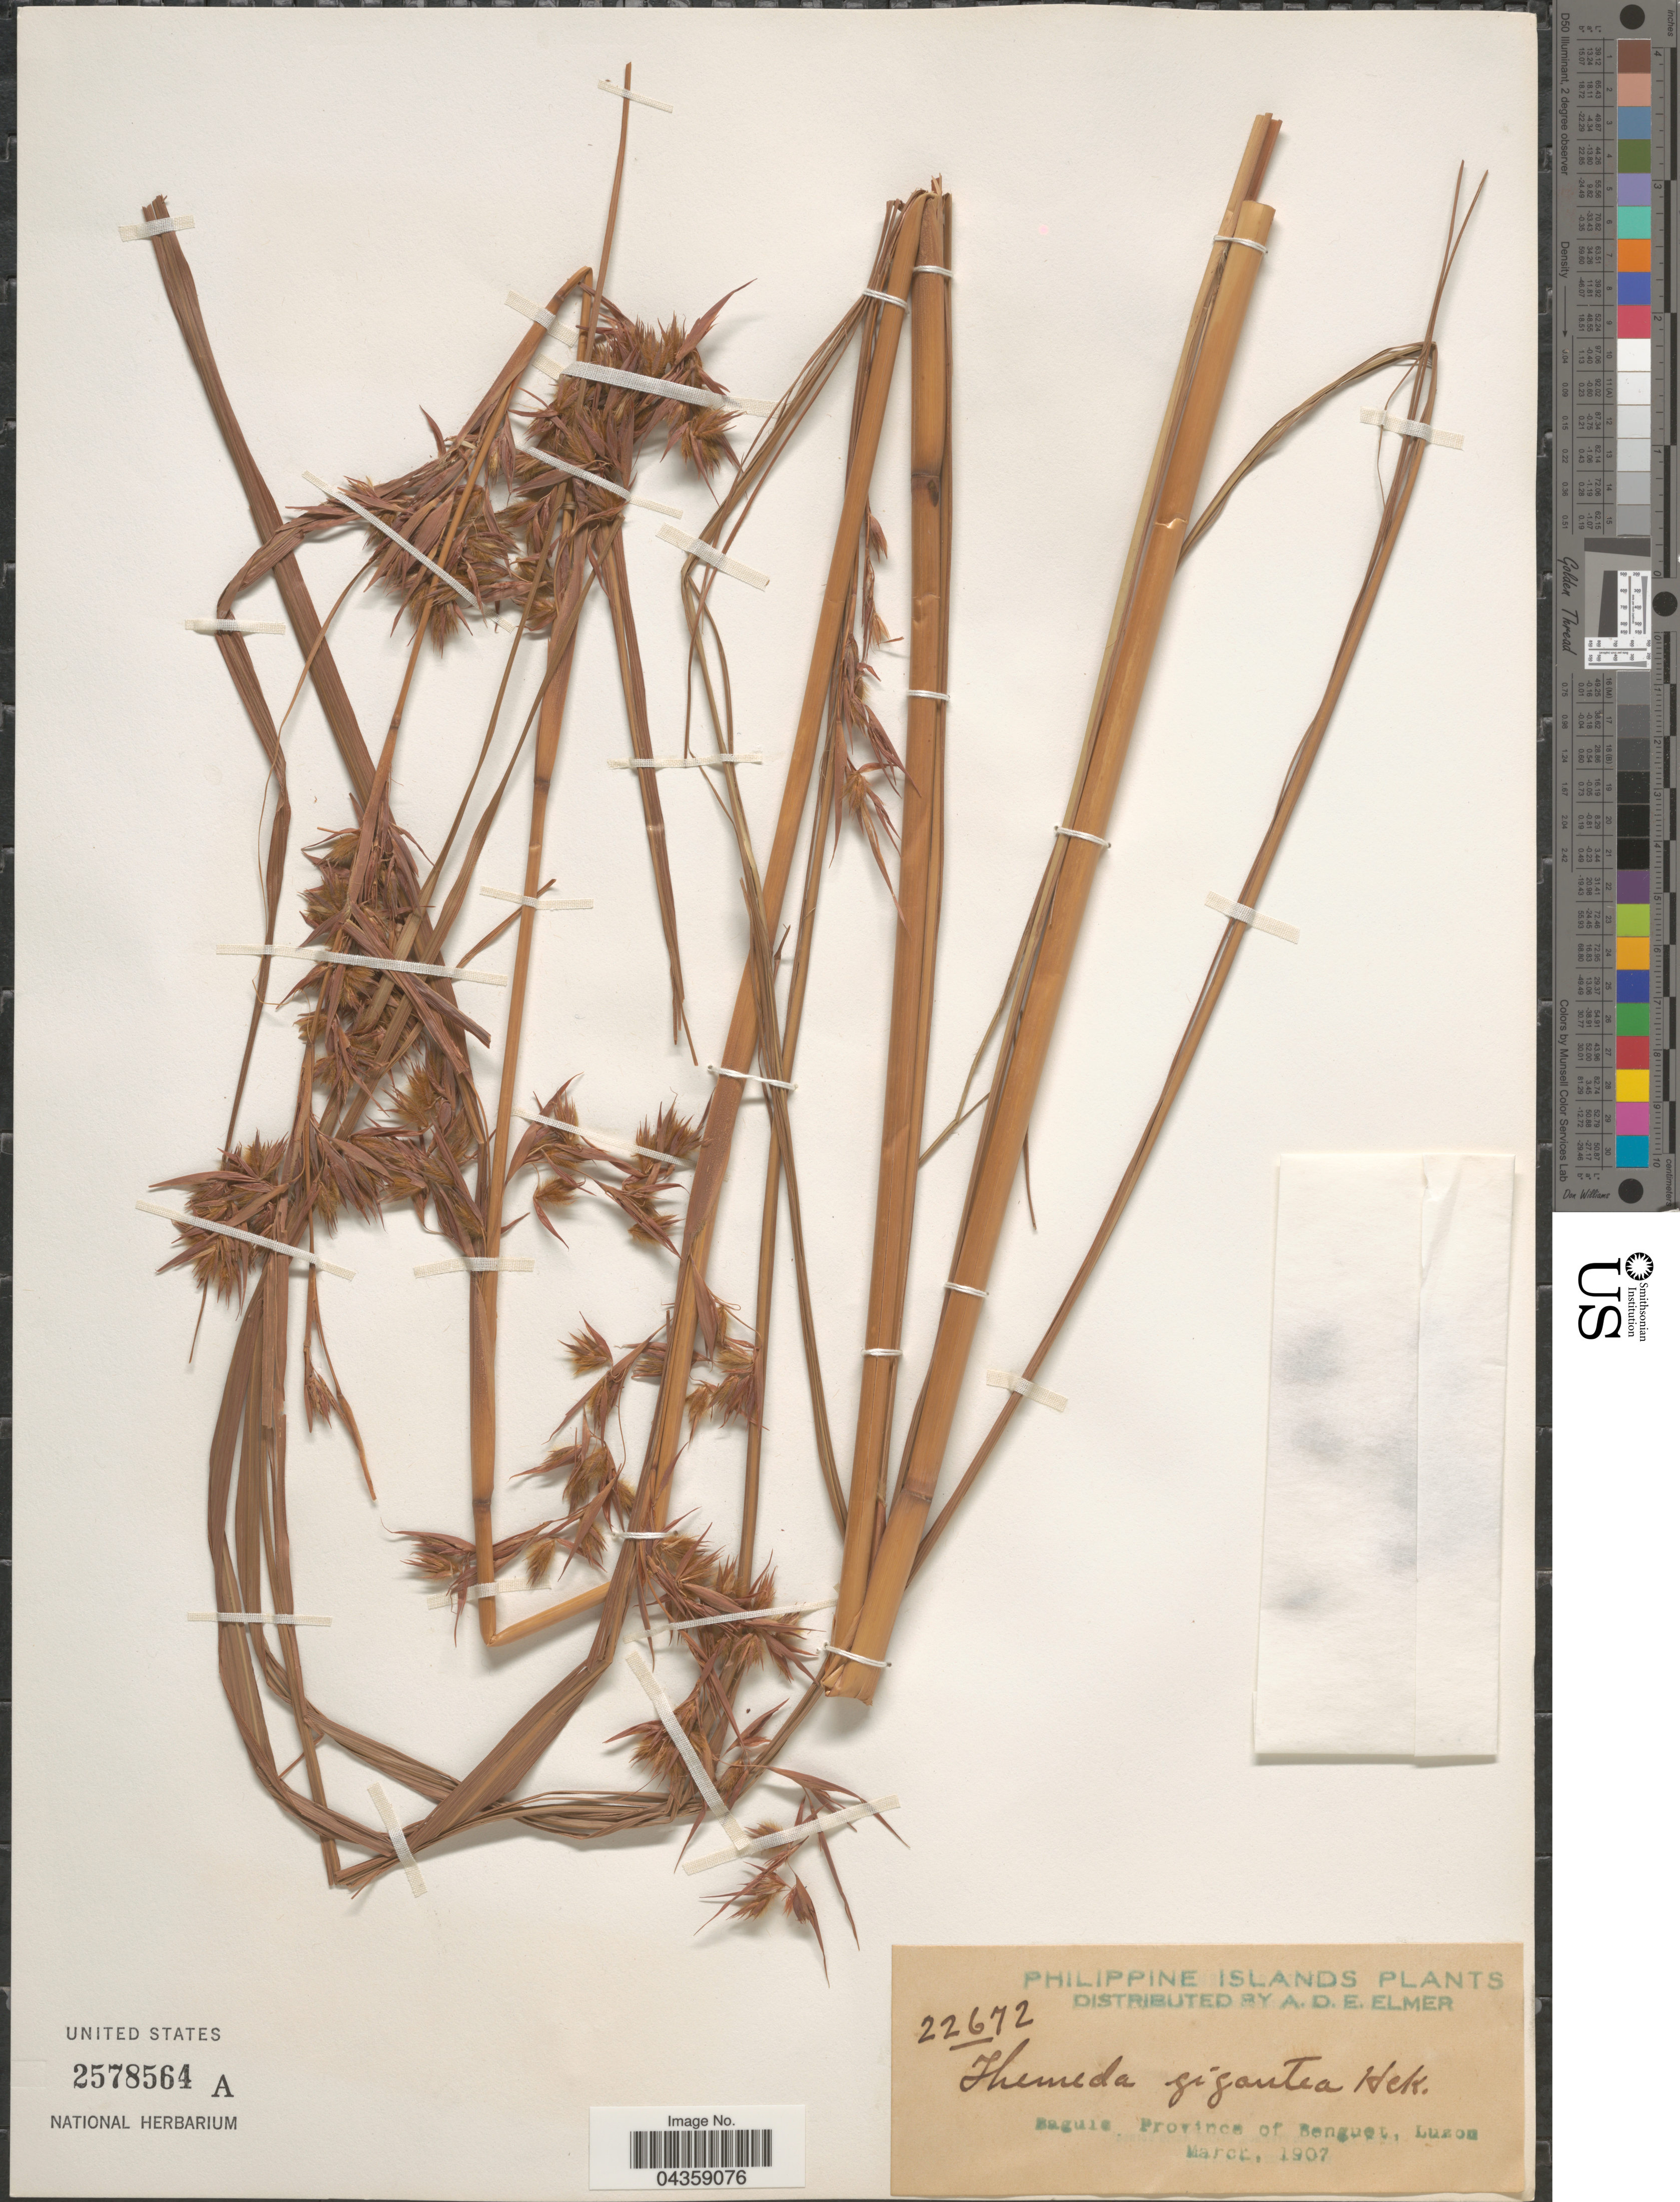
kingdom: Plantae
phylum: Tracheophyta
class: Liliopsida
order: Poales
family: Poaceae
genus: Themeda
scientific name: Themeda gigantea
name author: Hack.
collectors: A. D. E. Elmer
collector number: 22672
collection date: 1907-03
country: Philippines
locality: Philippine Islands. Baguio, Province of Benguet, Luzon.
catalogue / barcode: US 2578564A